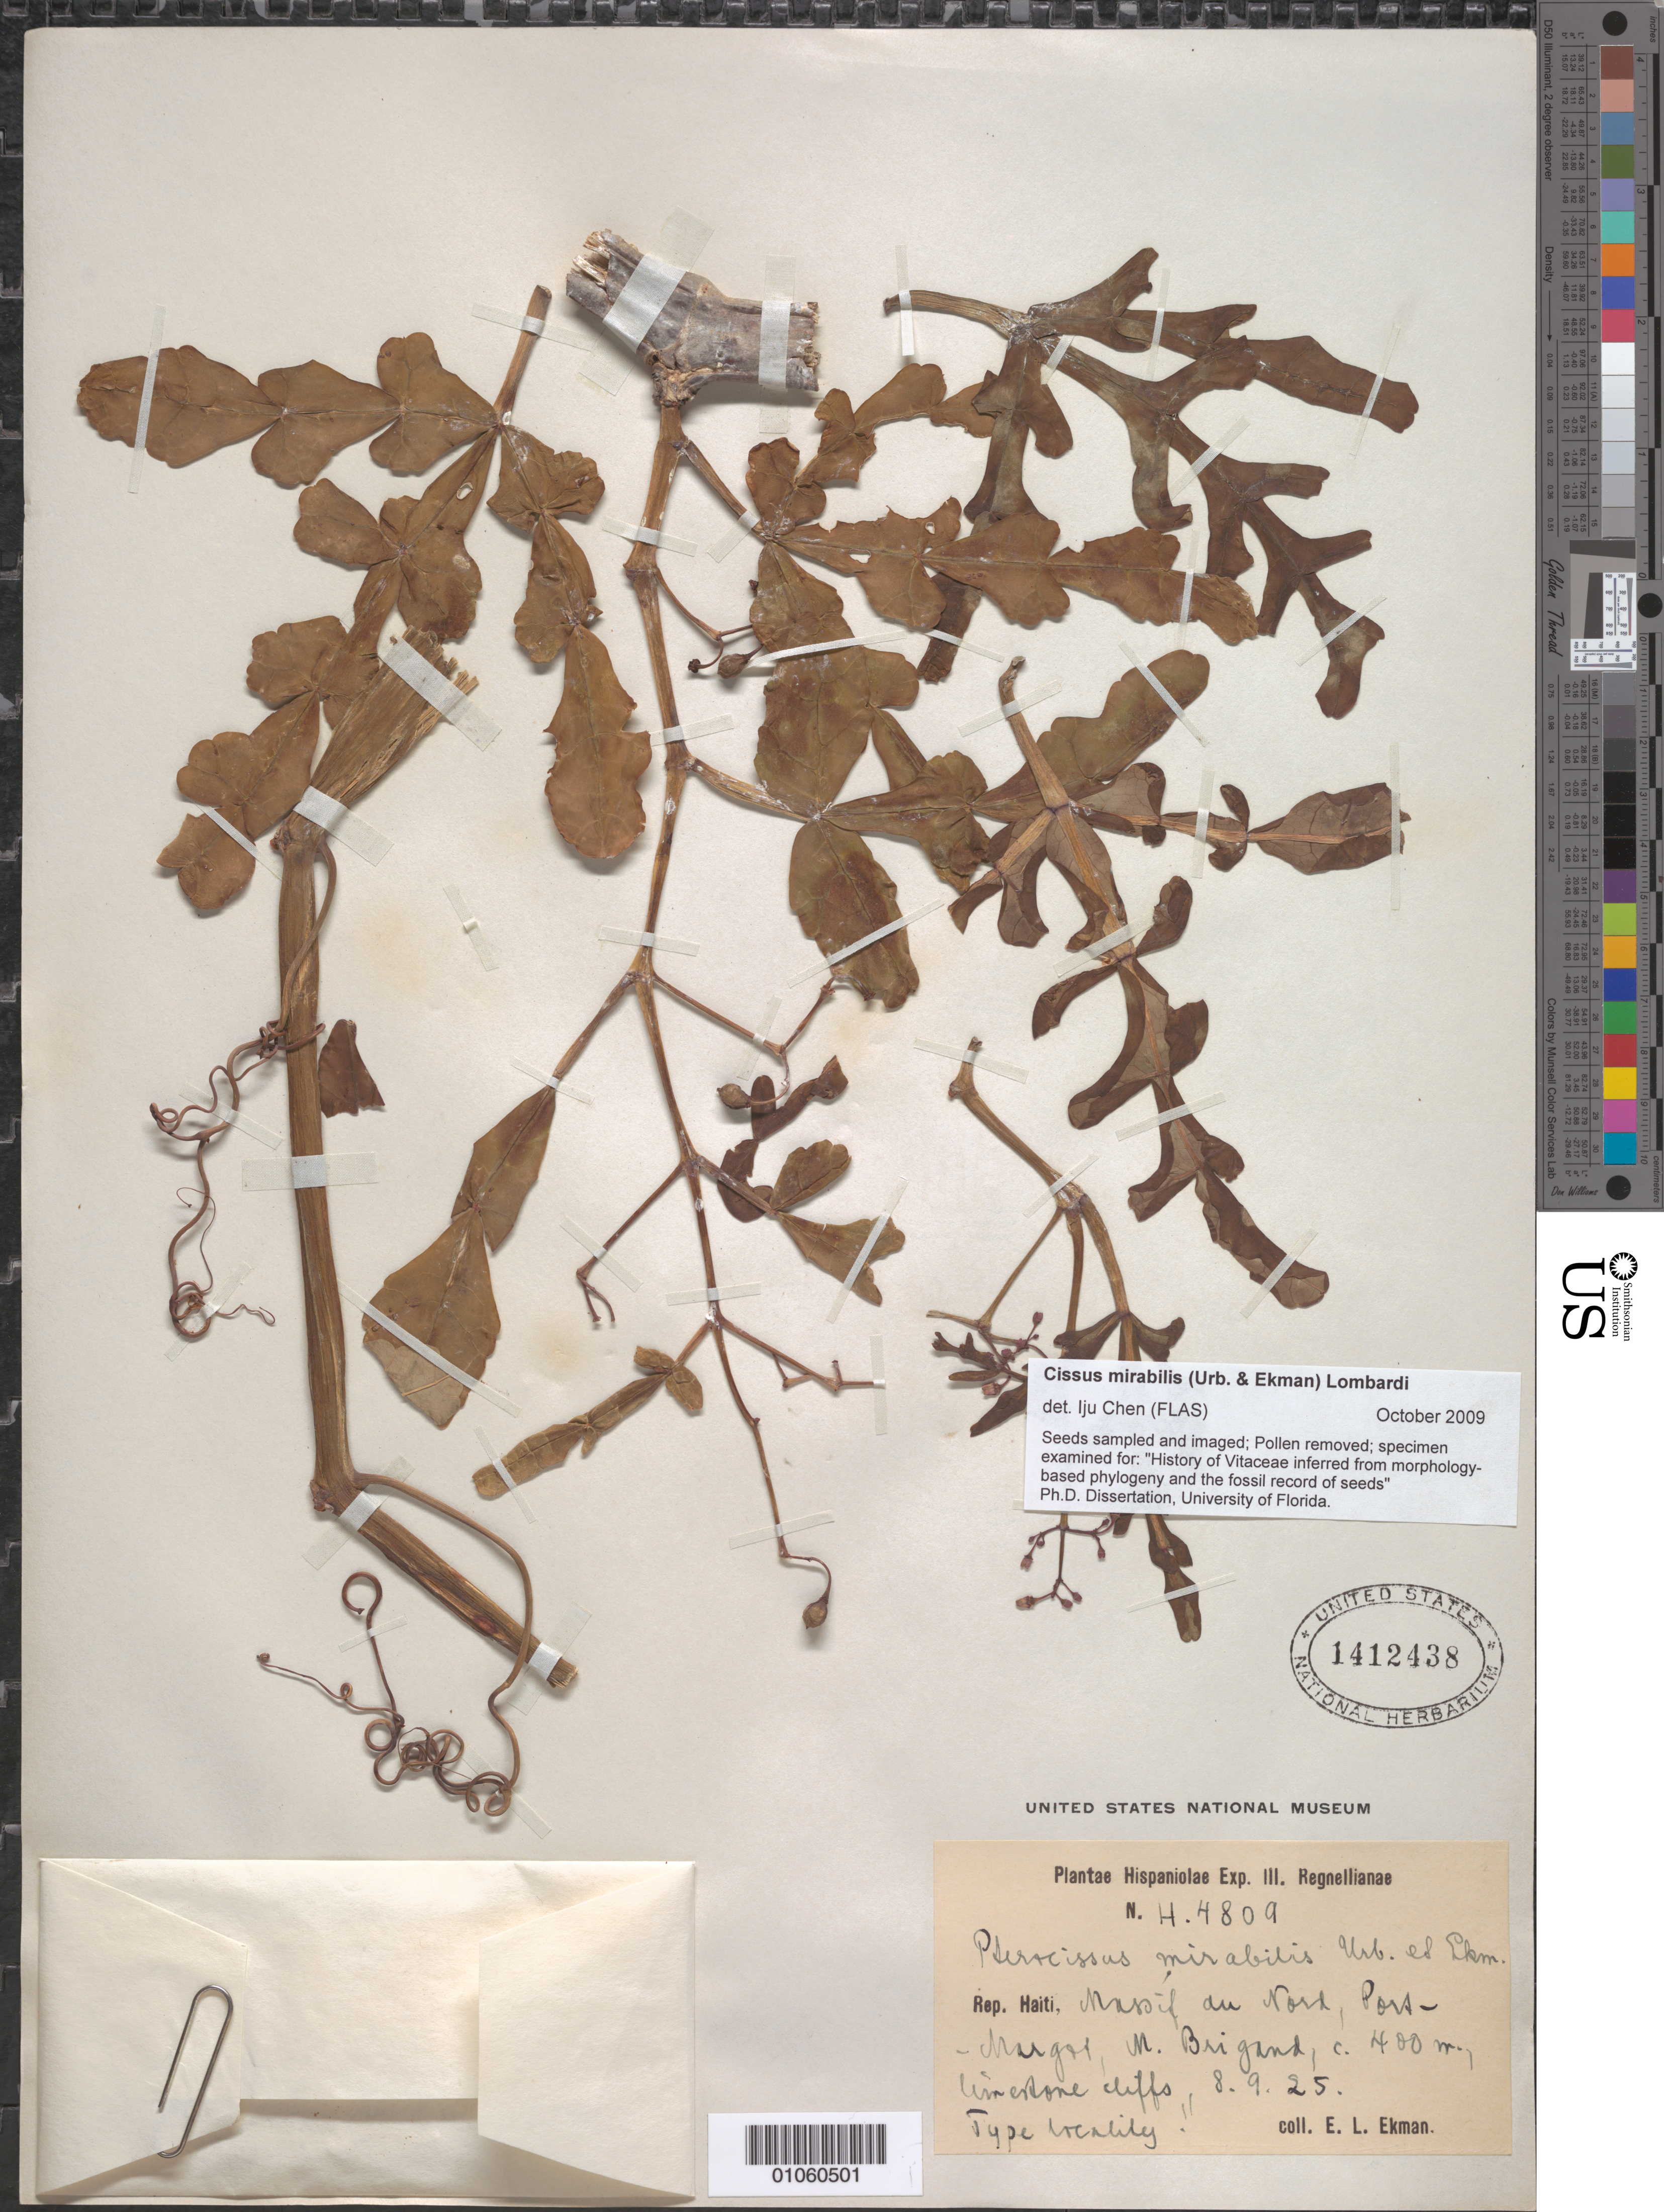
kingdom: Plantae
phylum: Tracheophyta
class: Magnoliopsida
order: Vitales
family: Vitaceae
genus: Cissus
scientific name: Cissus mirabilis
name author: (Urb. & Ekman) Lombardi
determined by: Chen, I.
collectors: E. L. Ekman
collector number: H 4809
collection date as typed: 08 Sep 1925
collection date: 1925-09-08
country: Haiti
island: Hispaniola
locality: Massif du Nord, Port-Margot, M. Brigand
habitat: Limestone cliffs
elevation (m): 400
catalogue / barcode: US 1412438